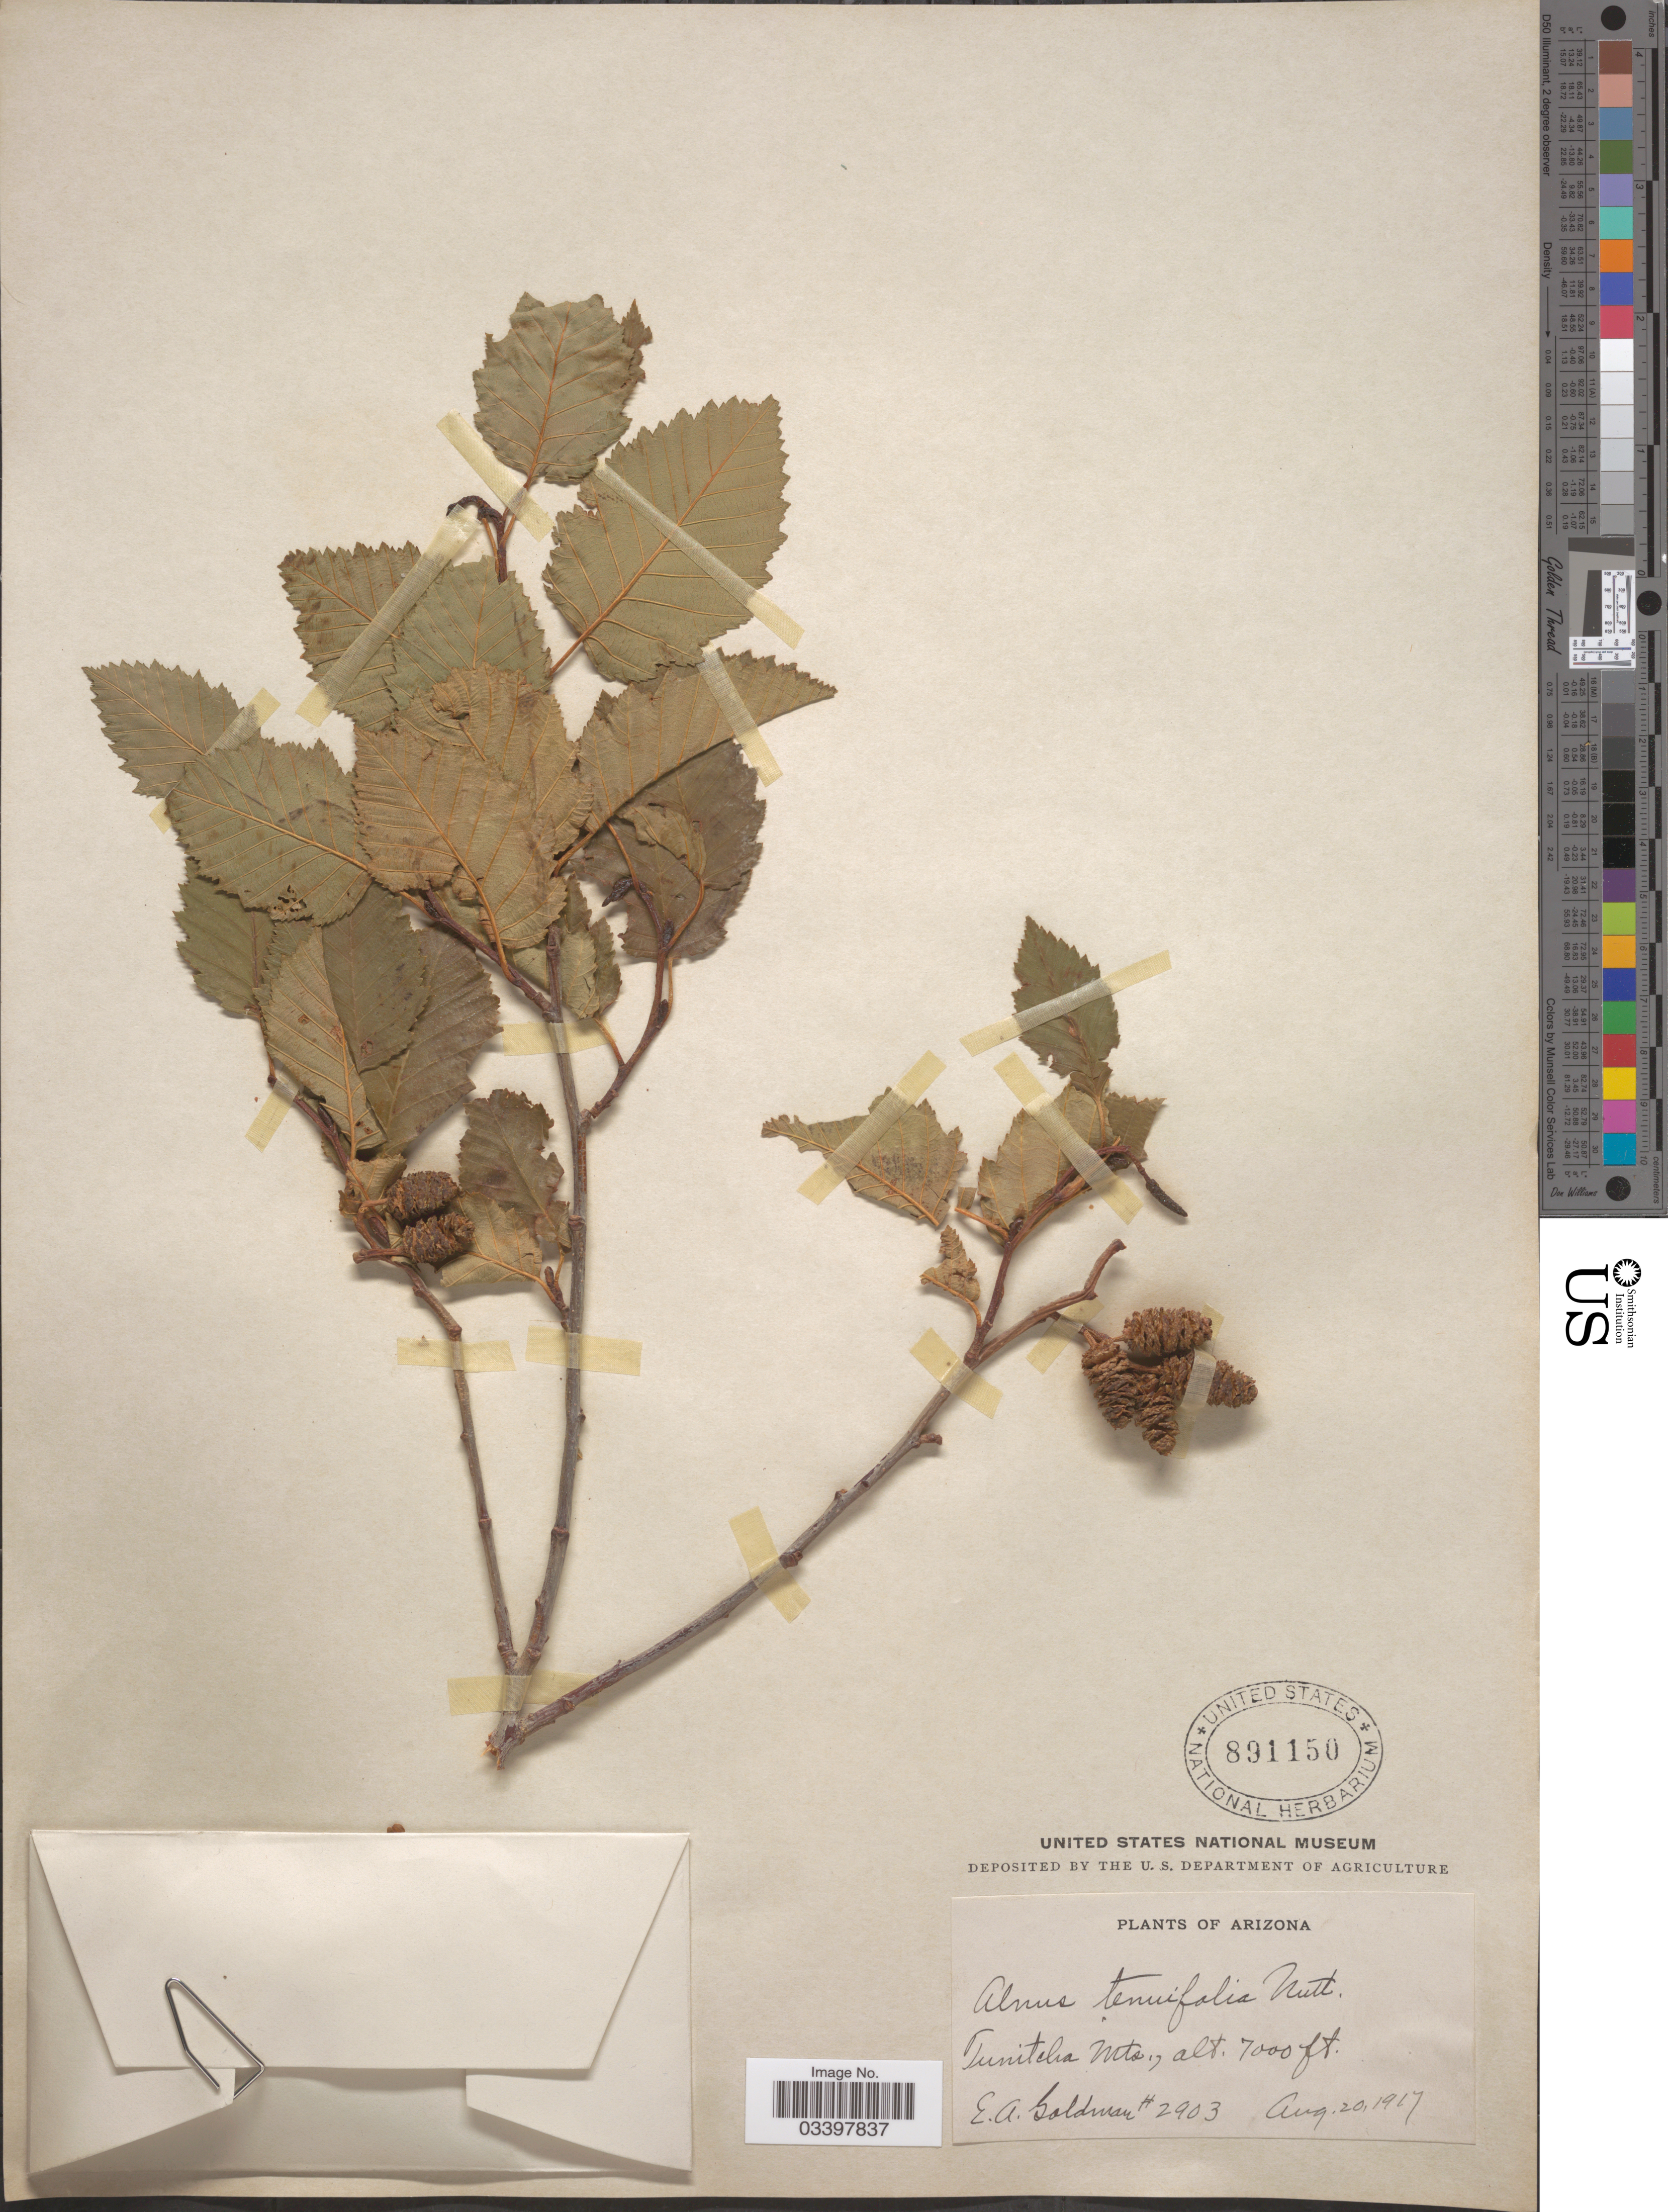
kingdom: Plantae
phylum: Tracheophyta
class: Magnoliopsida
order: Fagales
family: Betulaceae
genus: Alnus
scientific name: Alnus incana subsp. tenuifolia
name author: (Nutt.) Breitung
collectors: E. A. Goldman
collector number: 2903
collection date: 1917-08-20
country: United States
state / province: Arizona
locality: Tunitcha Mts.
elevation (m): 2134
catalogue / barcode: US 891150